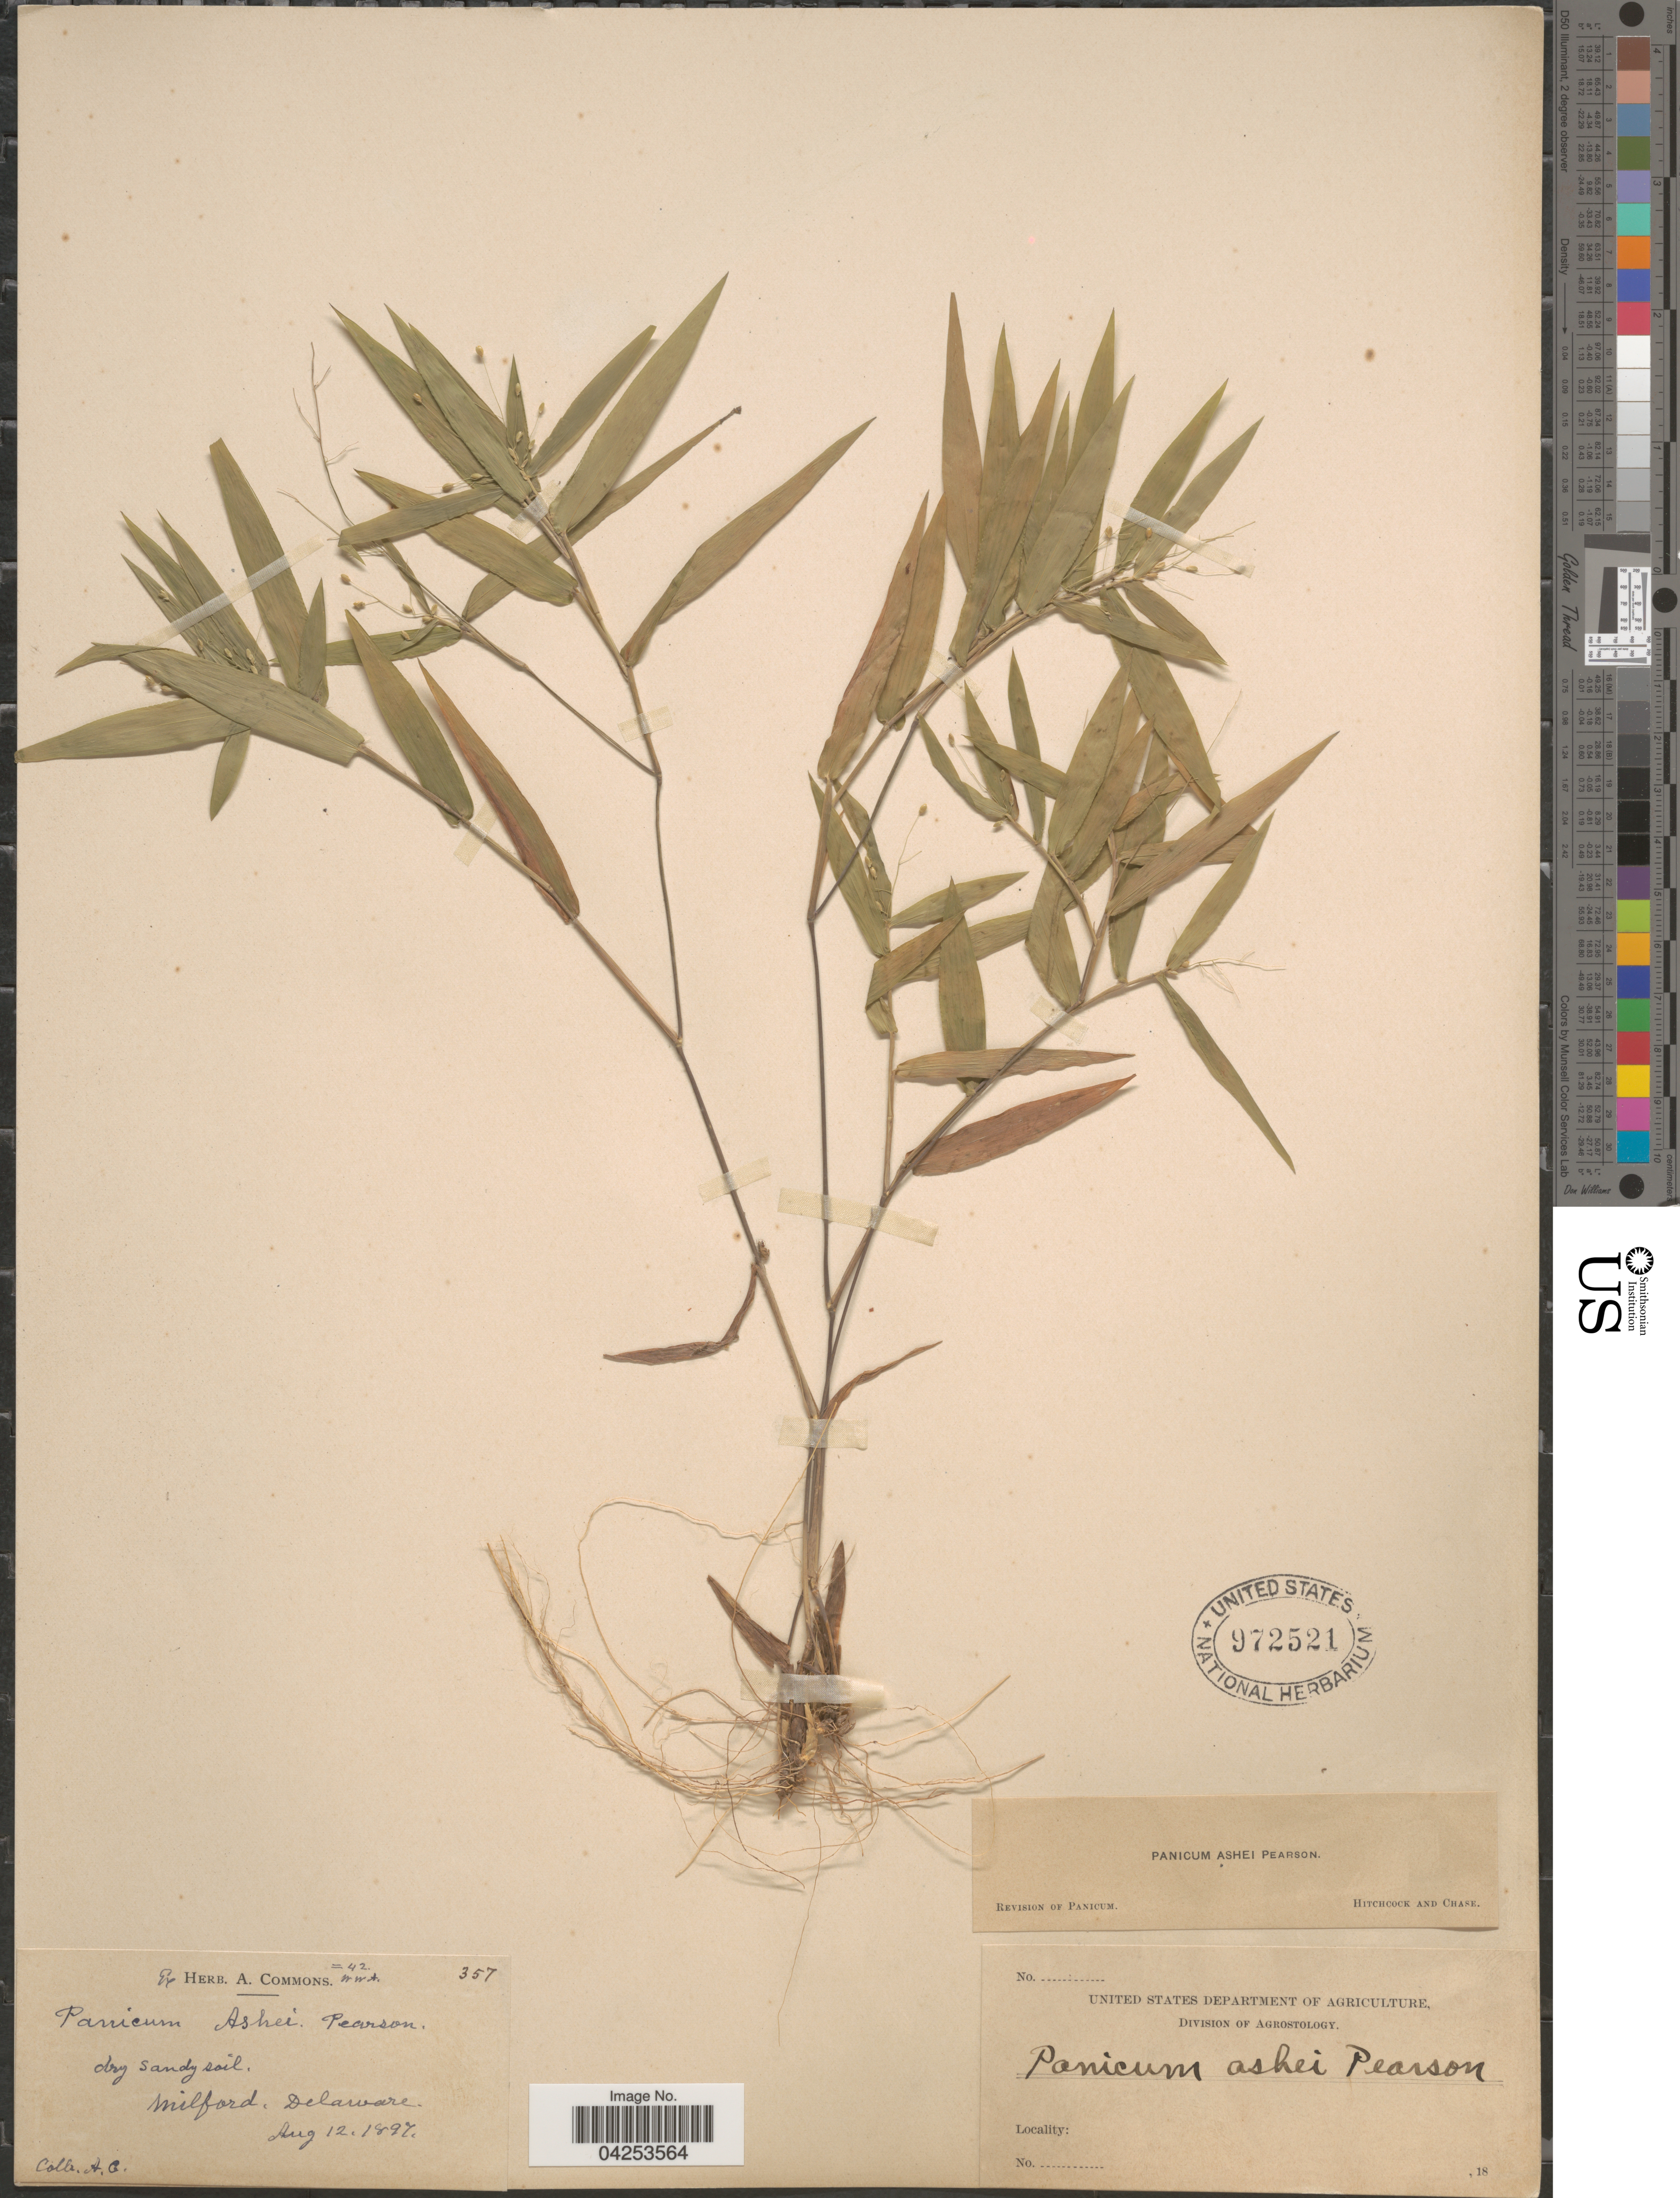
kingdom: Plantae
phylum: Tracheophyta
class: Liliopsida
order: Poales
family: Poaceae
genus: Dichanthelium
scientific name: Dichanthelium commutatum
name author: (Schult.) Gould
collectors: A. Commons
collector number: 357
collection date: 1897-08-12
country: United States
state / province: Delaware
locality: Dry sandy soil. Milford.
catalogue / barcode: US 972521